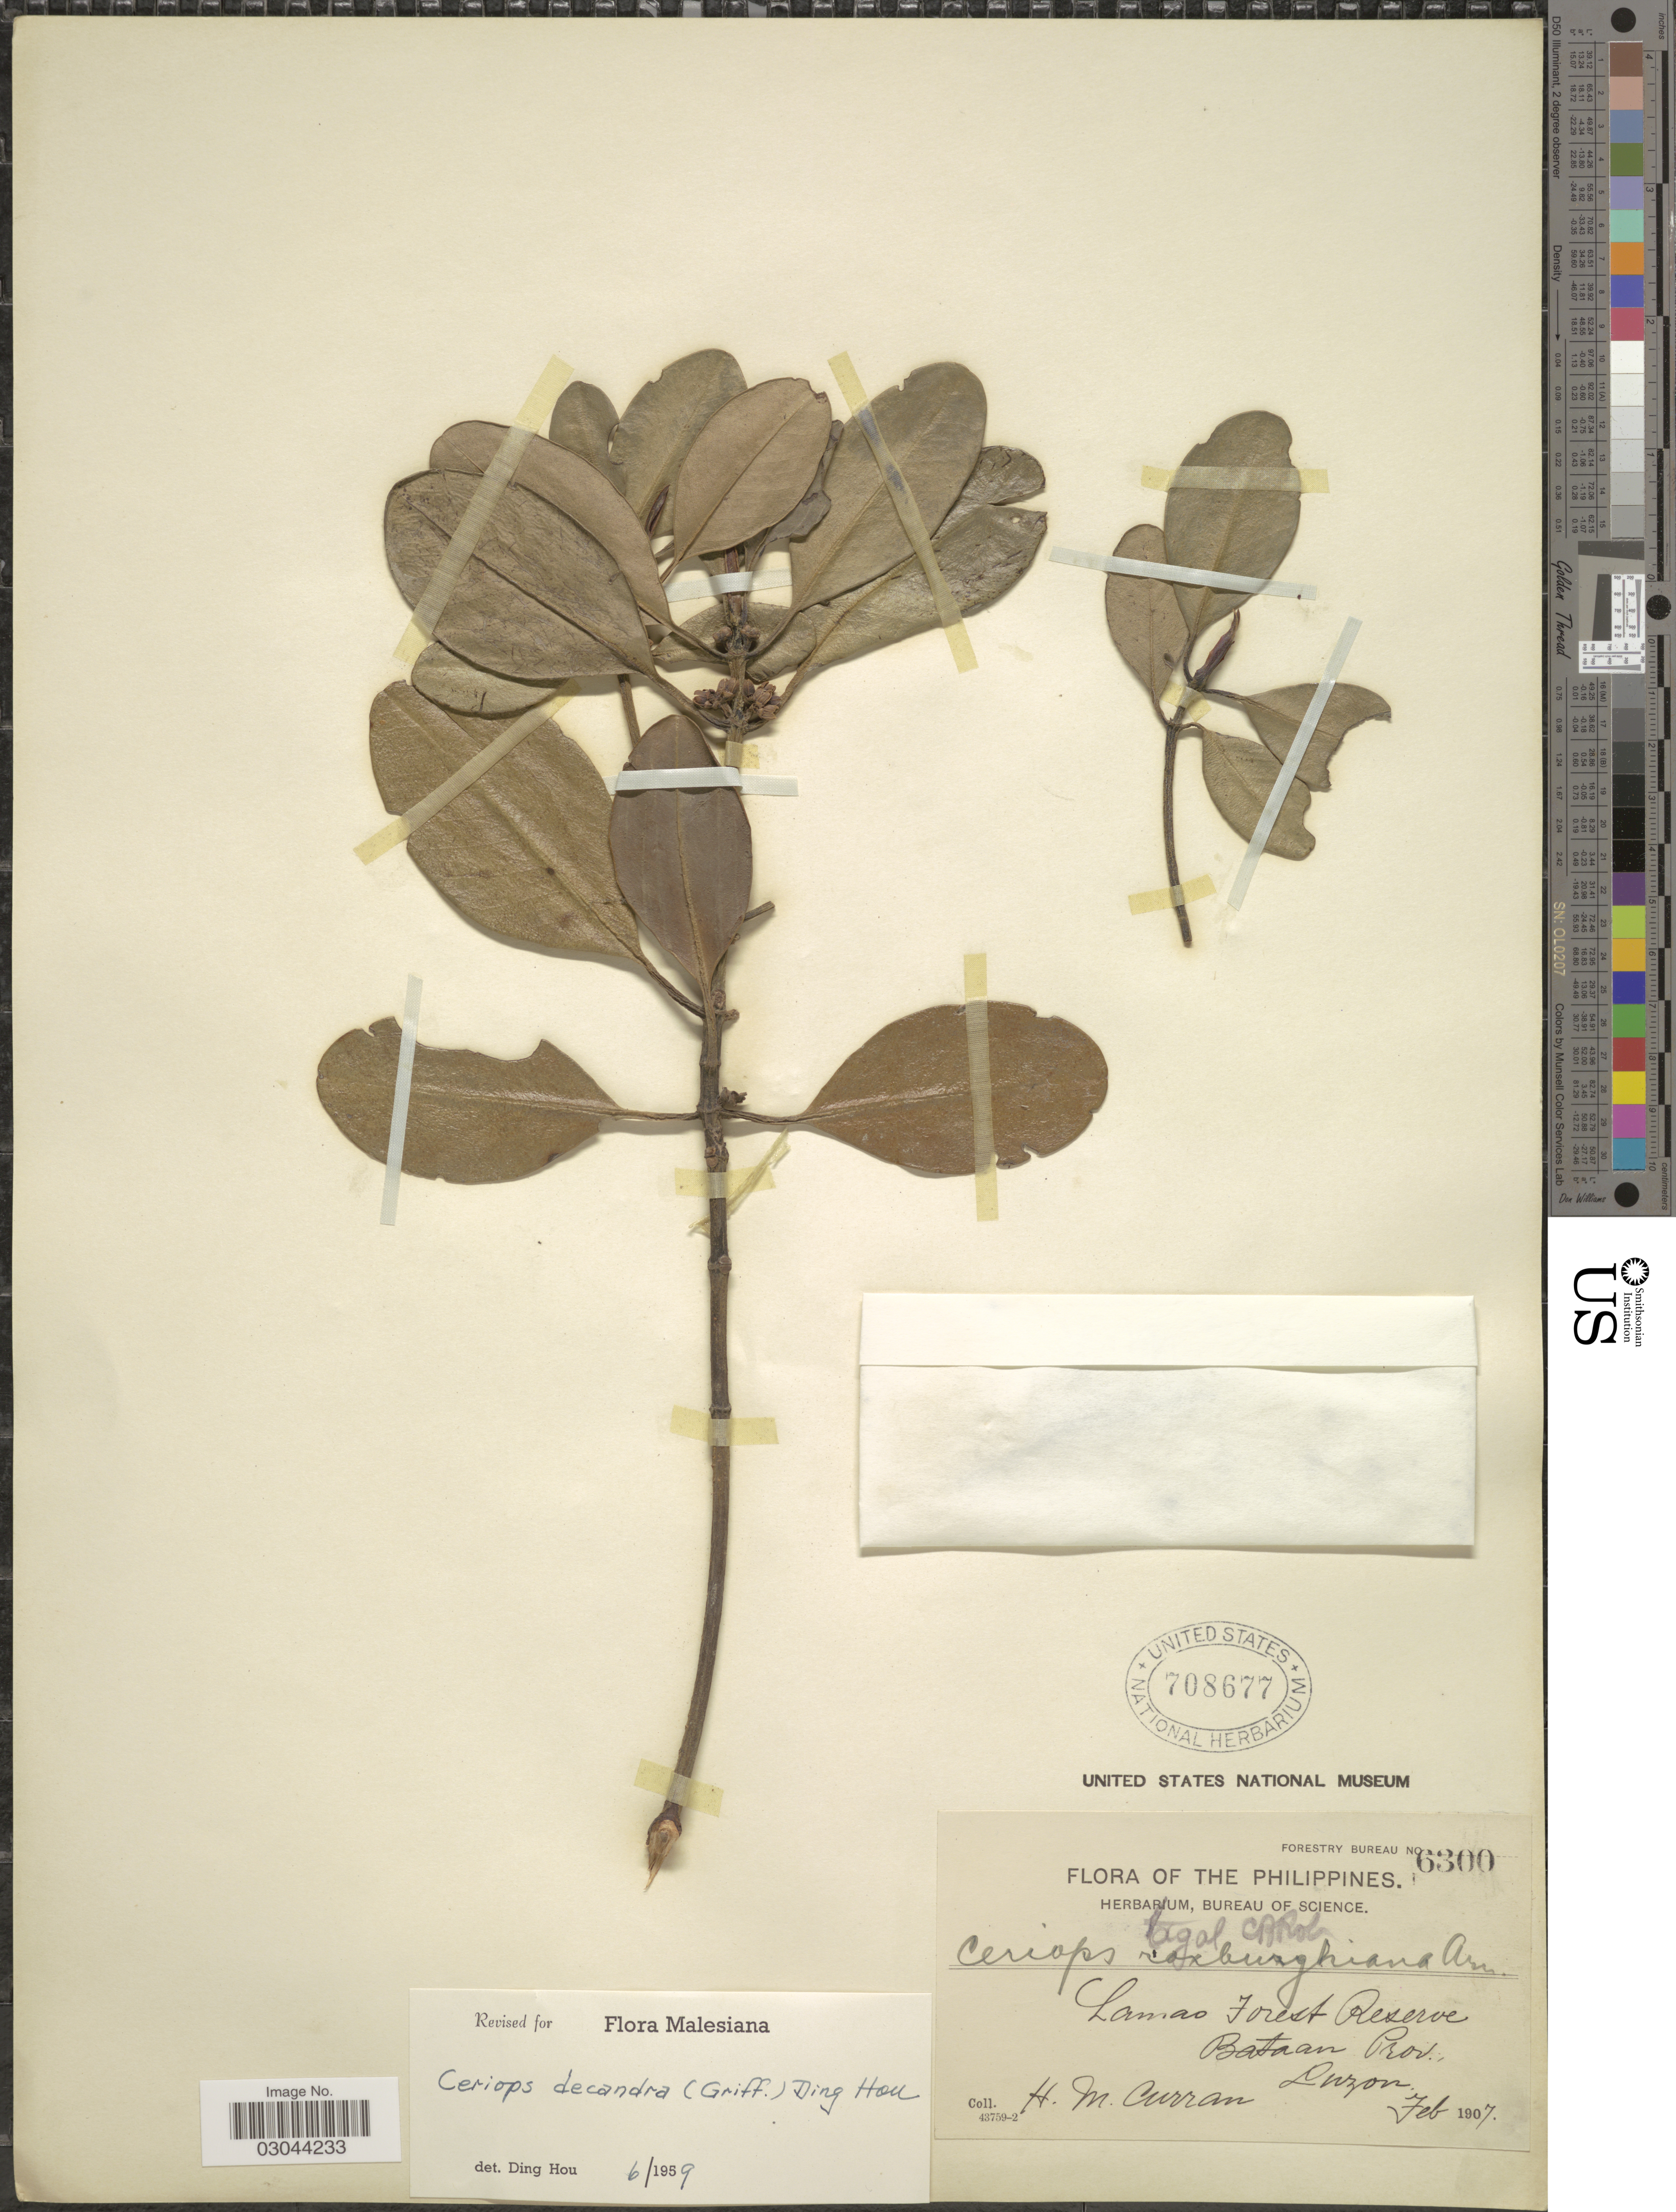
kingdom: Plantae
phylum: Tracheophyta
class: Magnoliopsida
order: Malpighiales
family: Rhizophoraceae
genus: Ceriops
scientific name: Ceriops decandra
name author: (Griff.) Ding Hou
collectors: H. M. Curran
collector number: Forestry Bureau 6300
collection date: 1907-02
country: Philippines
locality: Lamao Forest Reserve, Bataan Prov., Luzon.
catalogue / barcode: US 708677